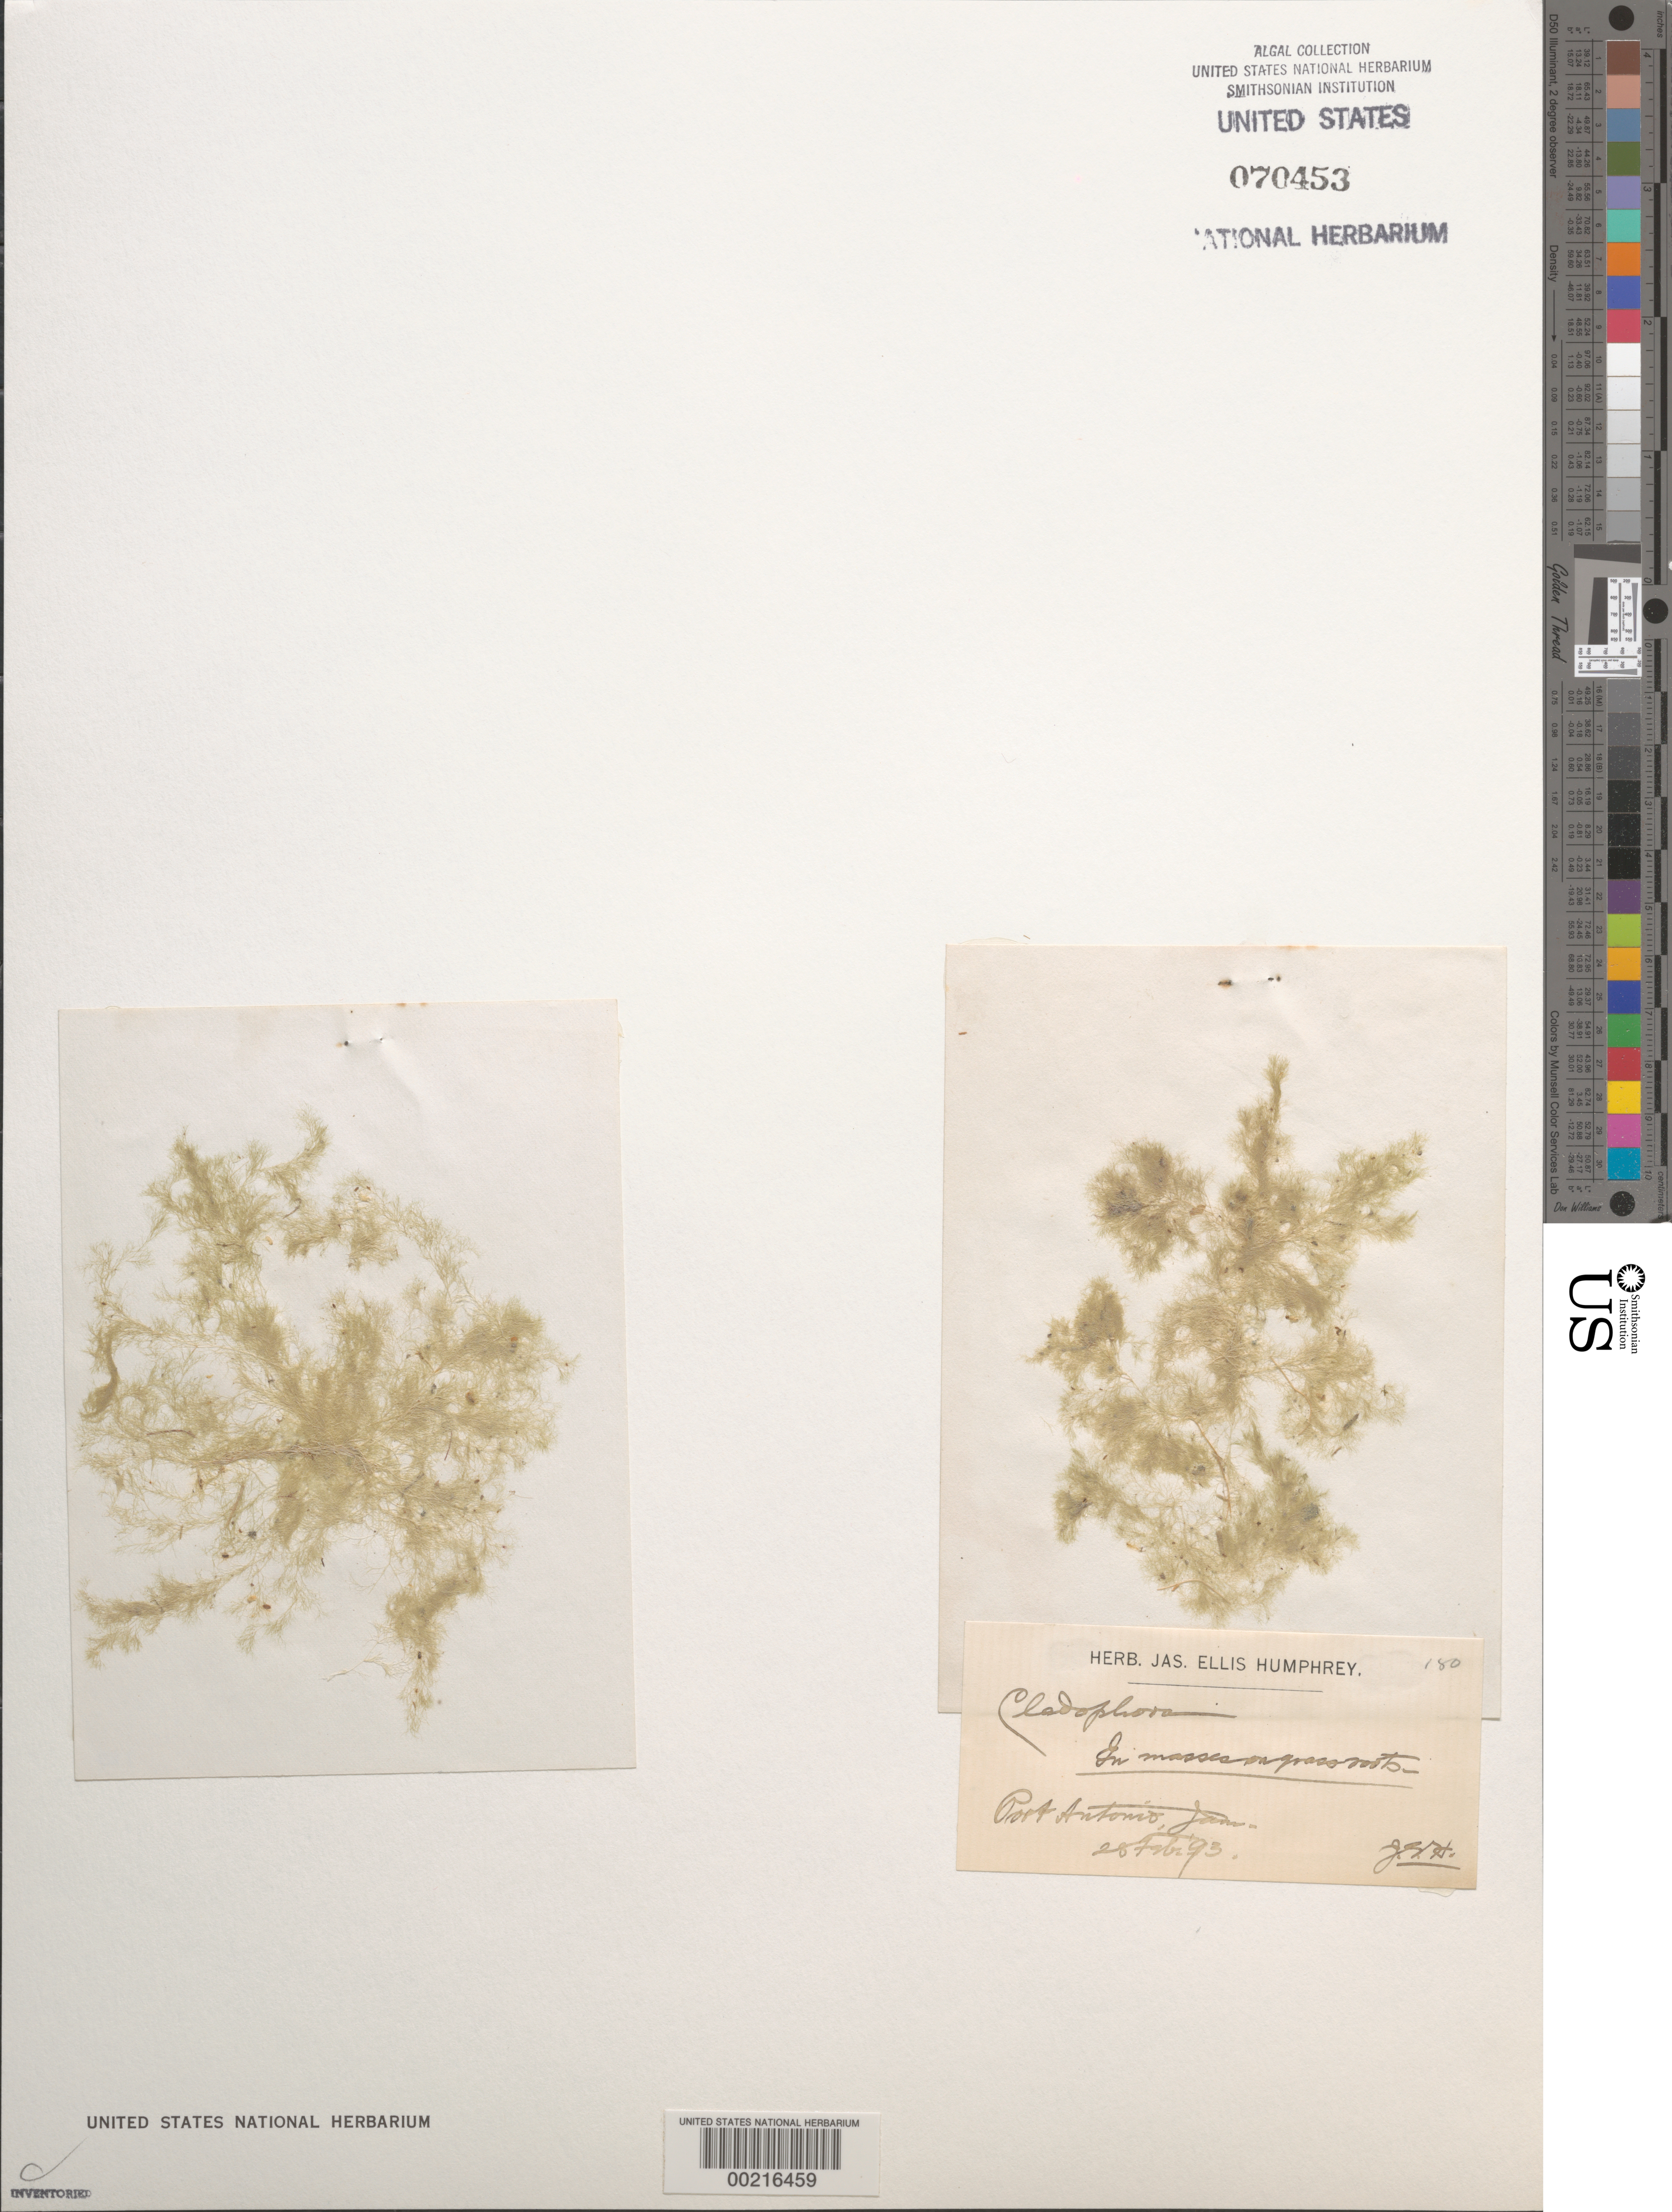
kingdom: Plantae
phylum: Chlorophyta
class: Ulvophyceae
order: Cladophorales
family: Cladophoraceae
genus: Cladophora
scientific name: Cladophora sp.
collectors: J. Humphrey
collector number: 180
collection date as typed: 28 Feb 1893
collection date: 1893-02-28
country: Jamaica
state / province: Portland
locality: Port antonio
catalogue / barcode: US 70453